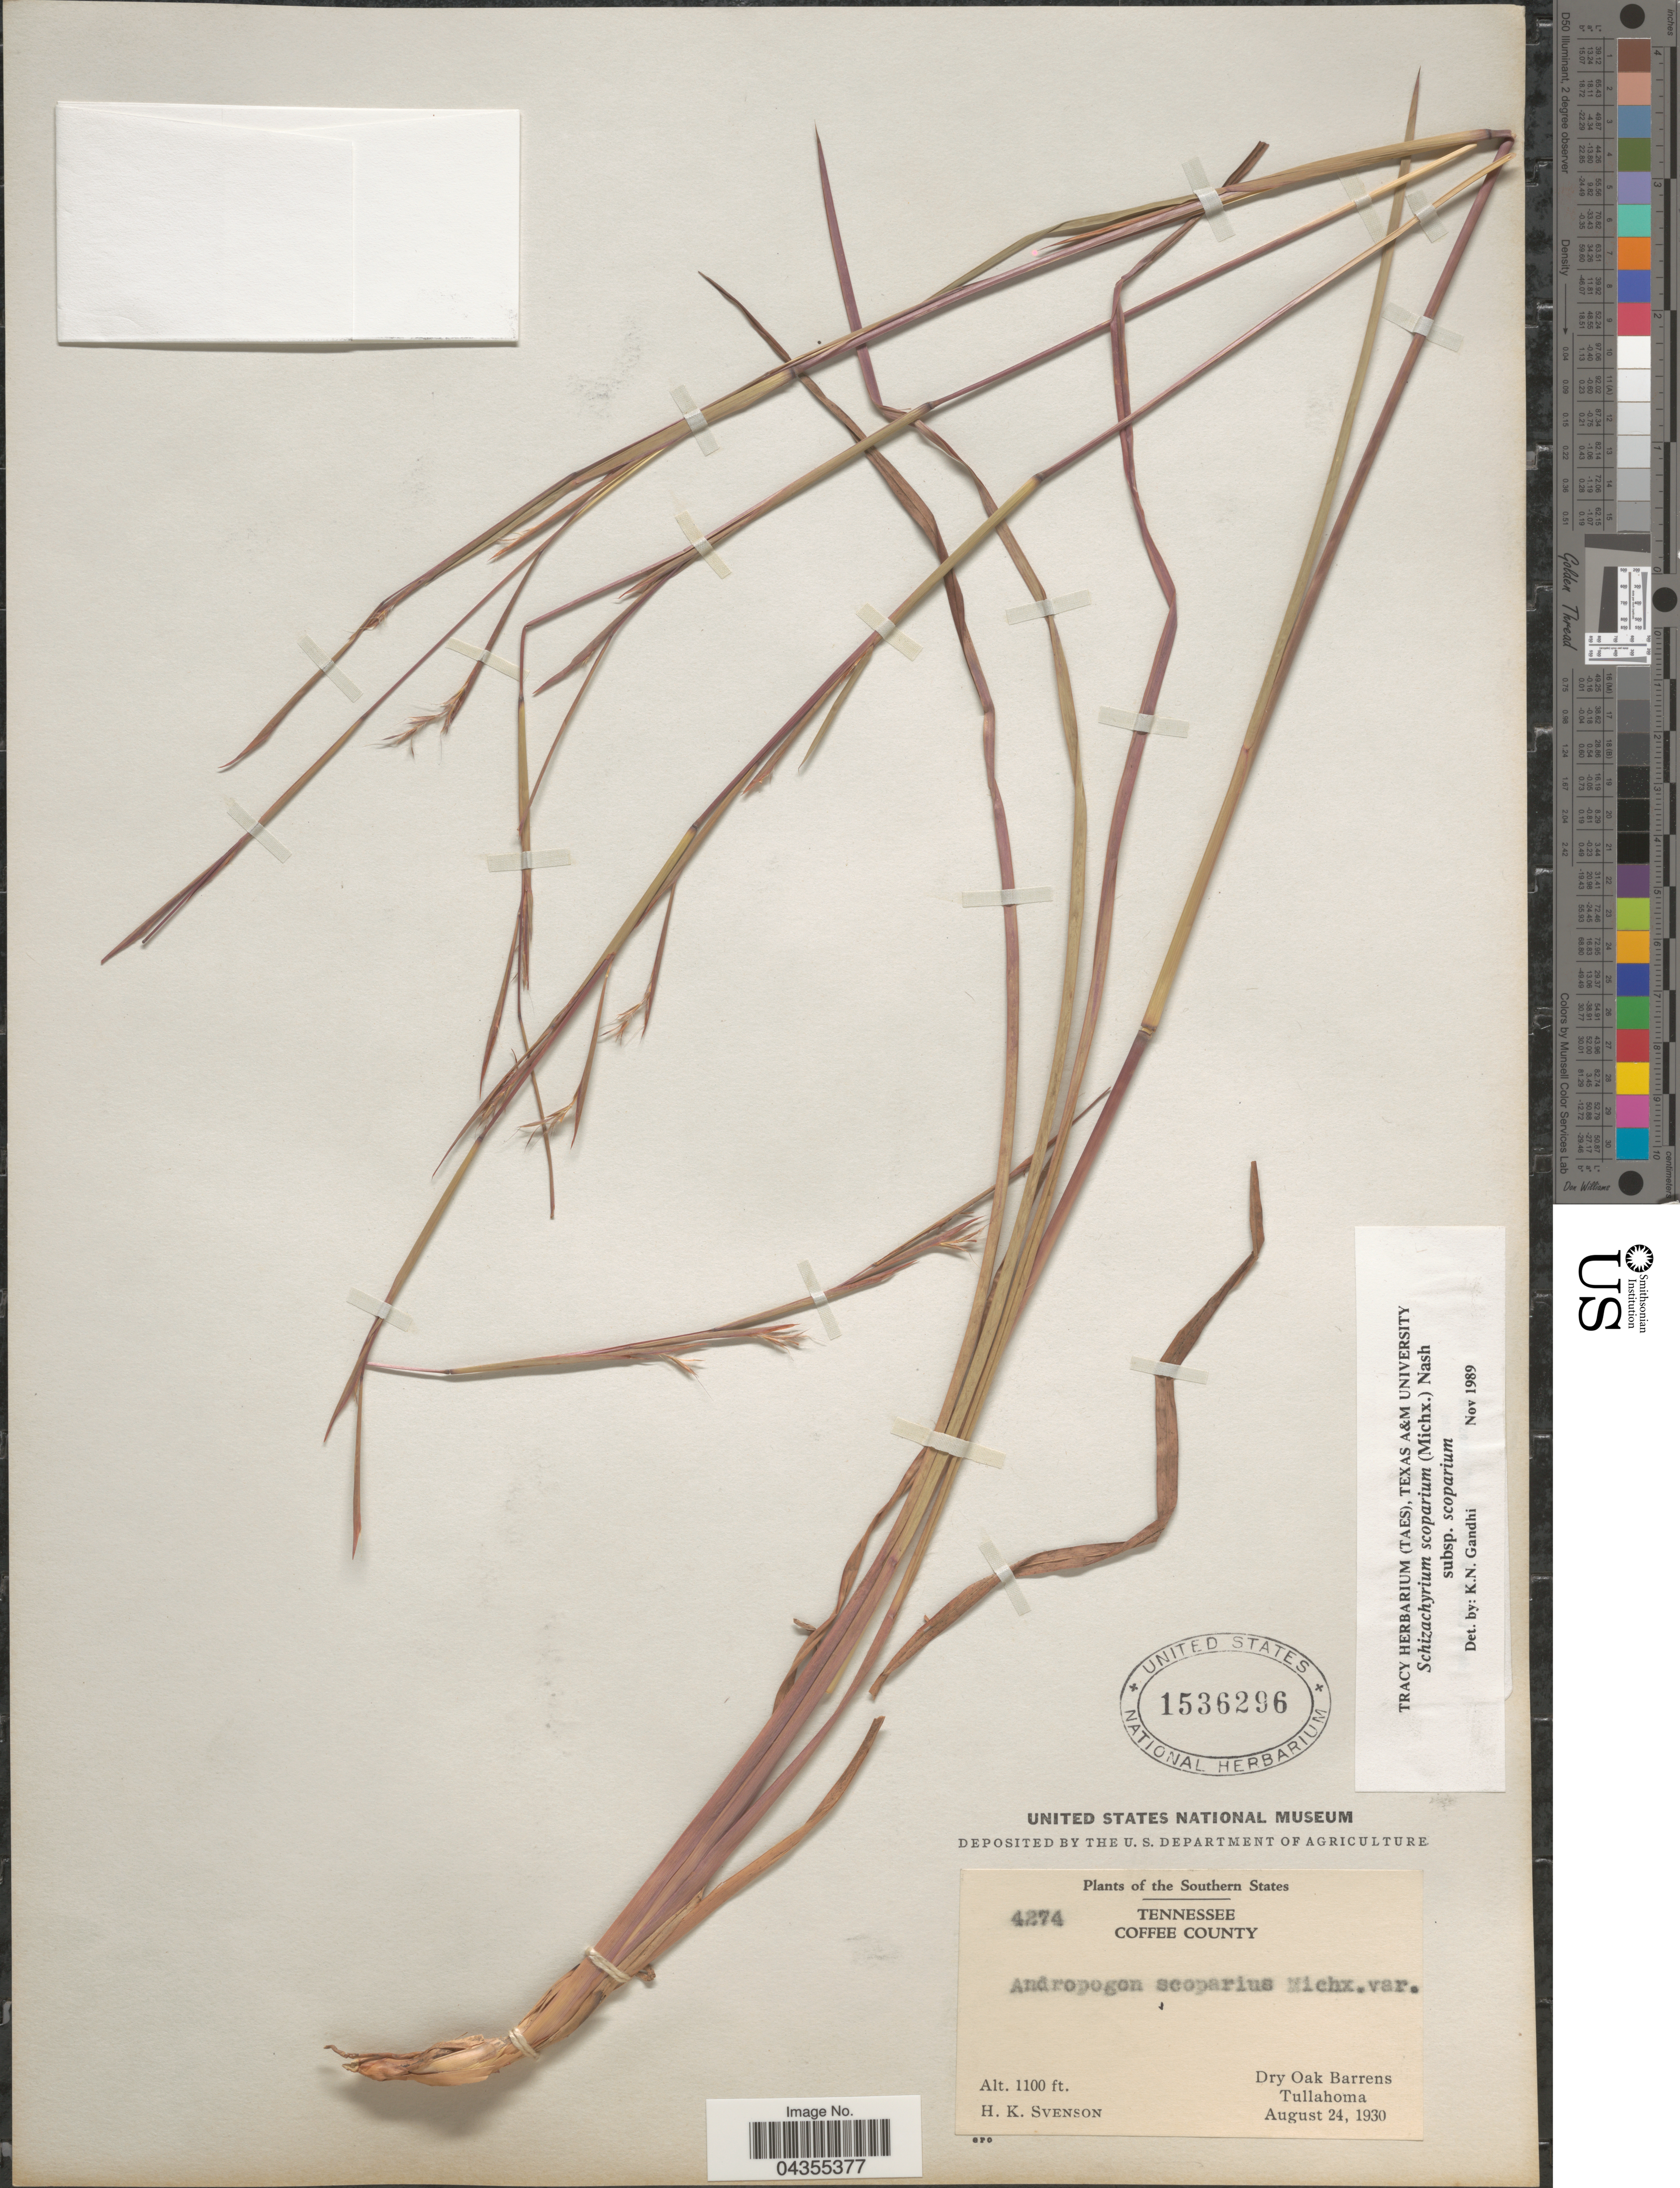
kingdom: Plantae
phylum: Tracheophyta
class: Liliopsida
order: Poales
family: Poaceae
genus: Schizachyrium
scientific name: Schizachyrium scoparium var. scoparium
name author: (Michx.) Nash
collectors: H. K. Svenson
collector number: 4274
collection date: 1930-08-24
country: United States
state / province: Tennessee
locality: The Southern States. Coffee County. Dry Oak Barrens. Tullahoma.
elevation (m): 335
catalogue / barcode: US 1536296